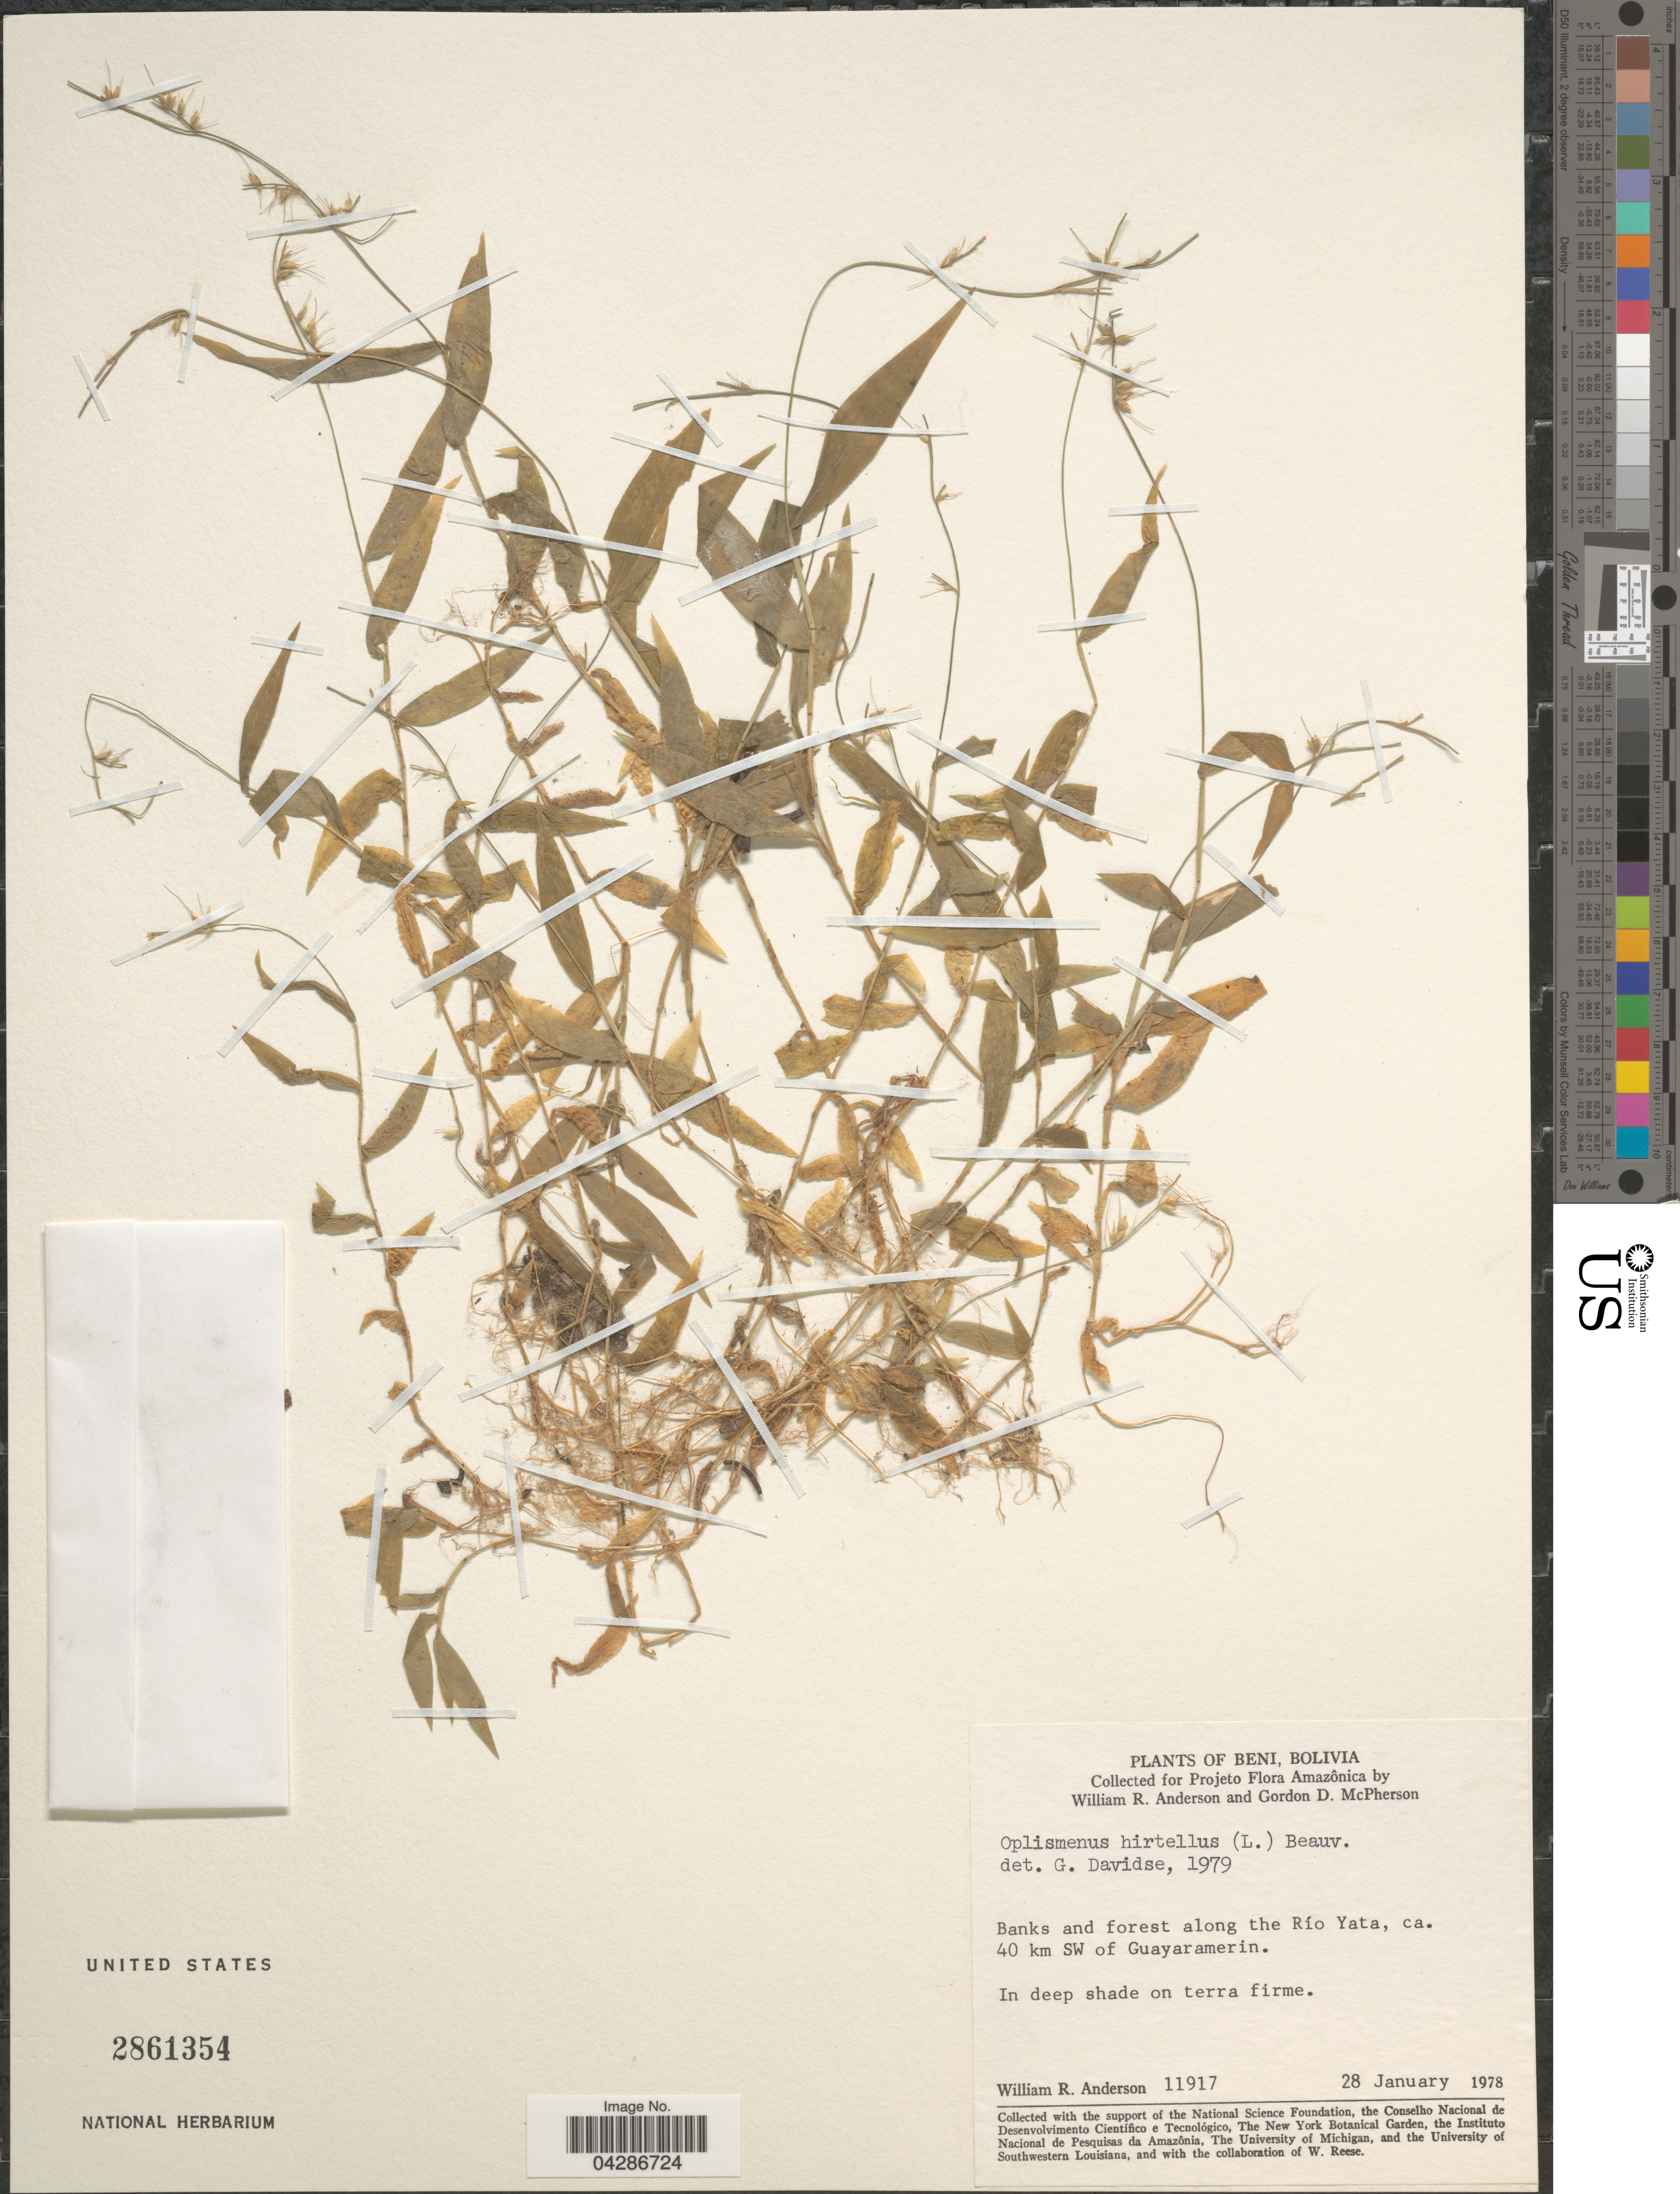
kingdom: Plantae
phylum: Tracheophyta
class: Liliopsida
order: Poales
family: Poaceae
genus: Oplismenus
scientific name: Oplismenus hirtellus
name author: (L.) P. Beauv.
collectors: W. R. Anderson & G. D. McPherson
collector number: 11917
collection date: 1978-01-28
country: Bolivia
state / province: Beni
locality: Banks and forest along the Río Yata, ca. 40 km SW of Guayaramerin.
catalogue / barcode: US 2861354